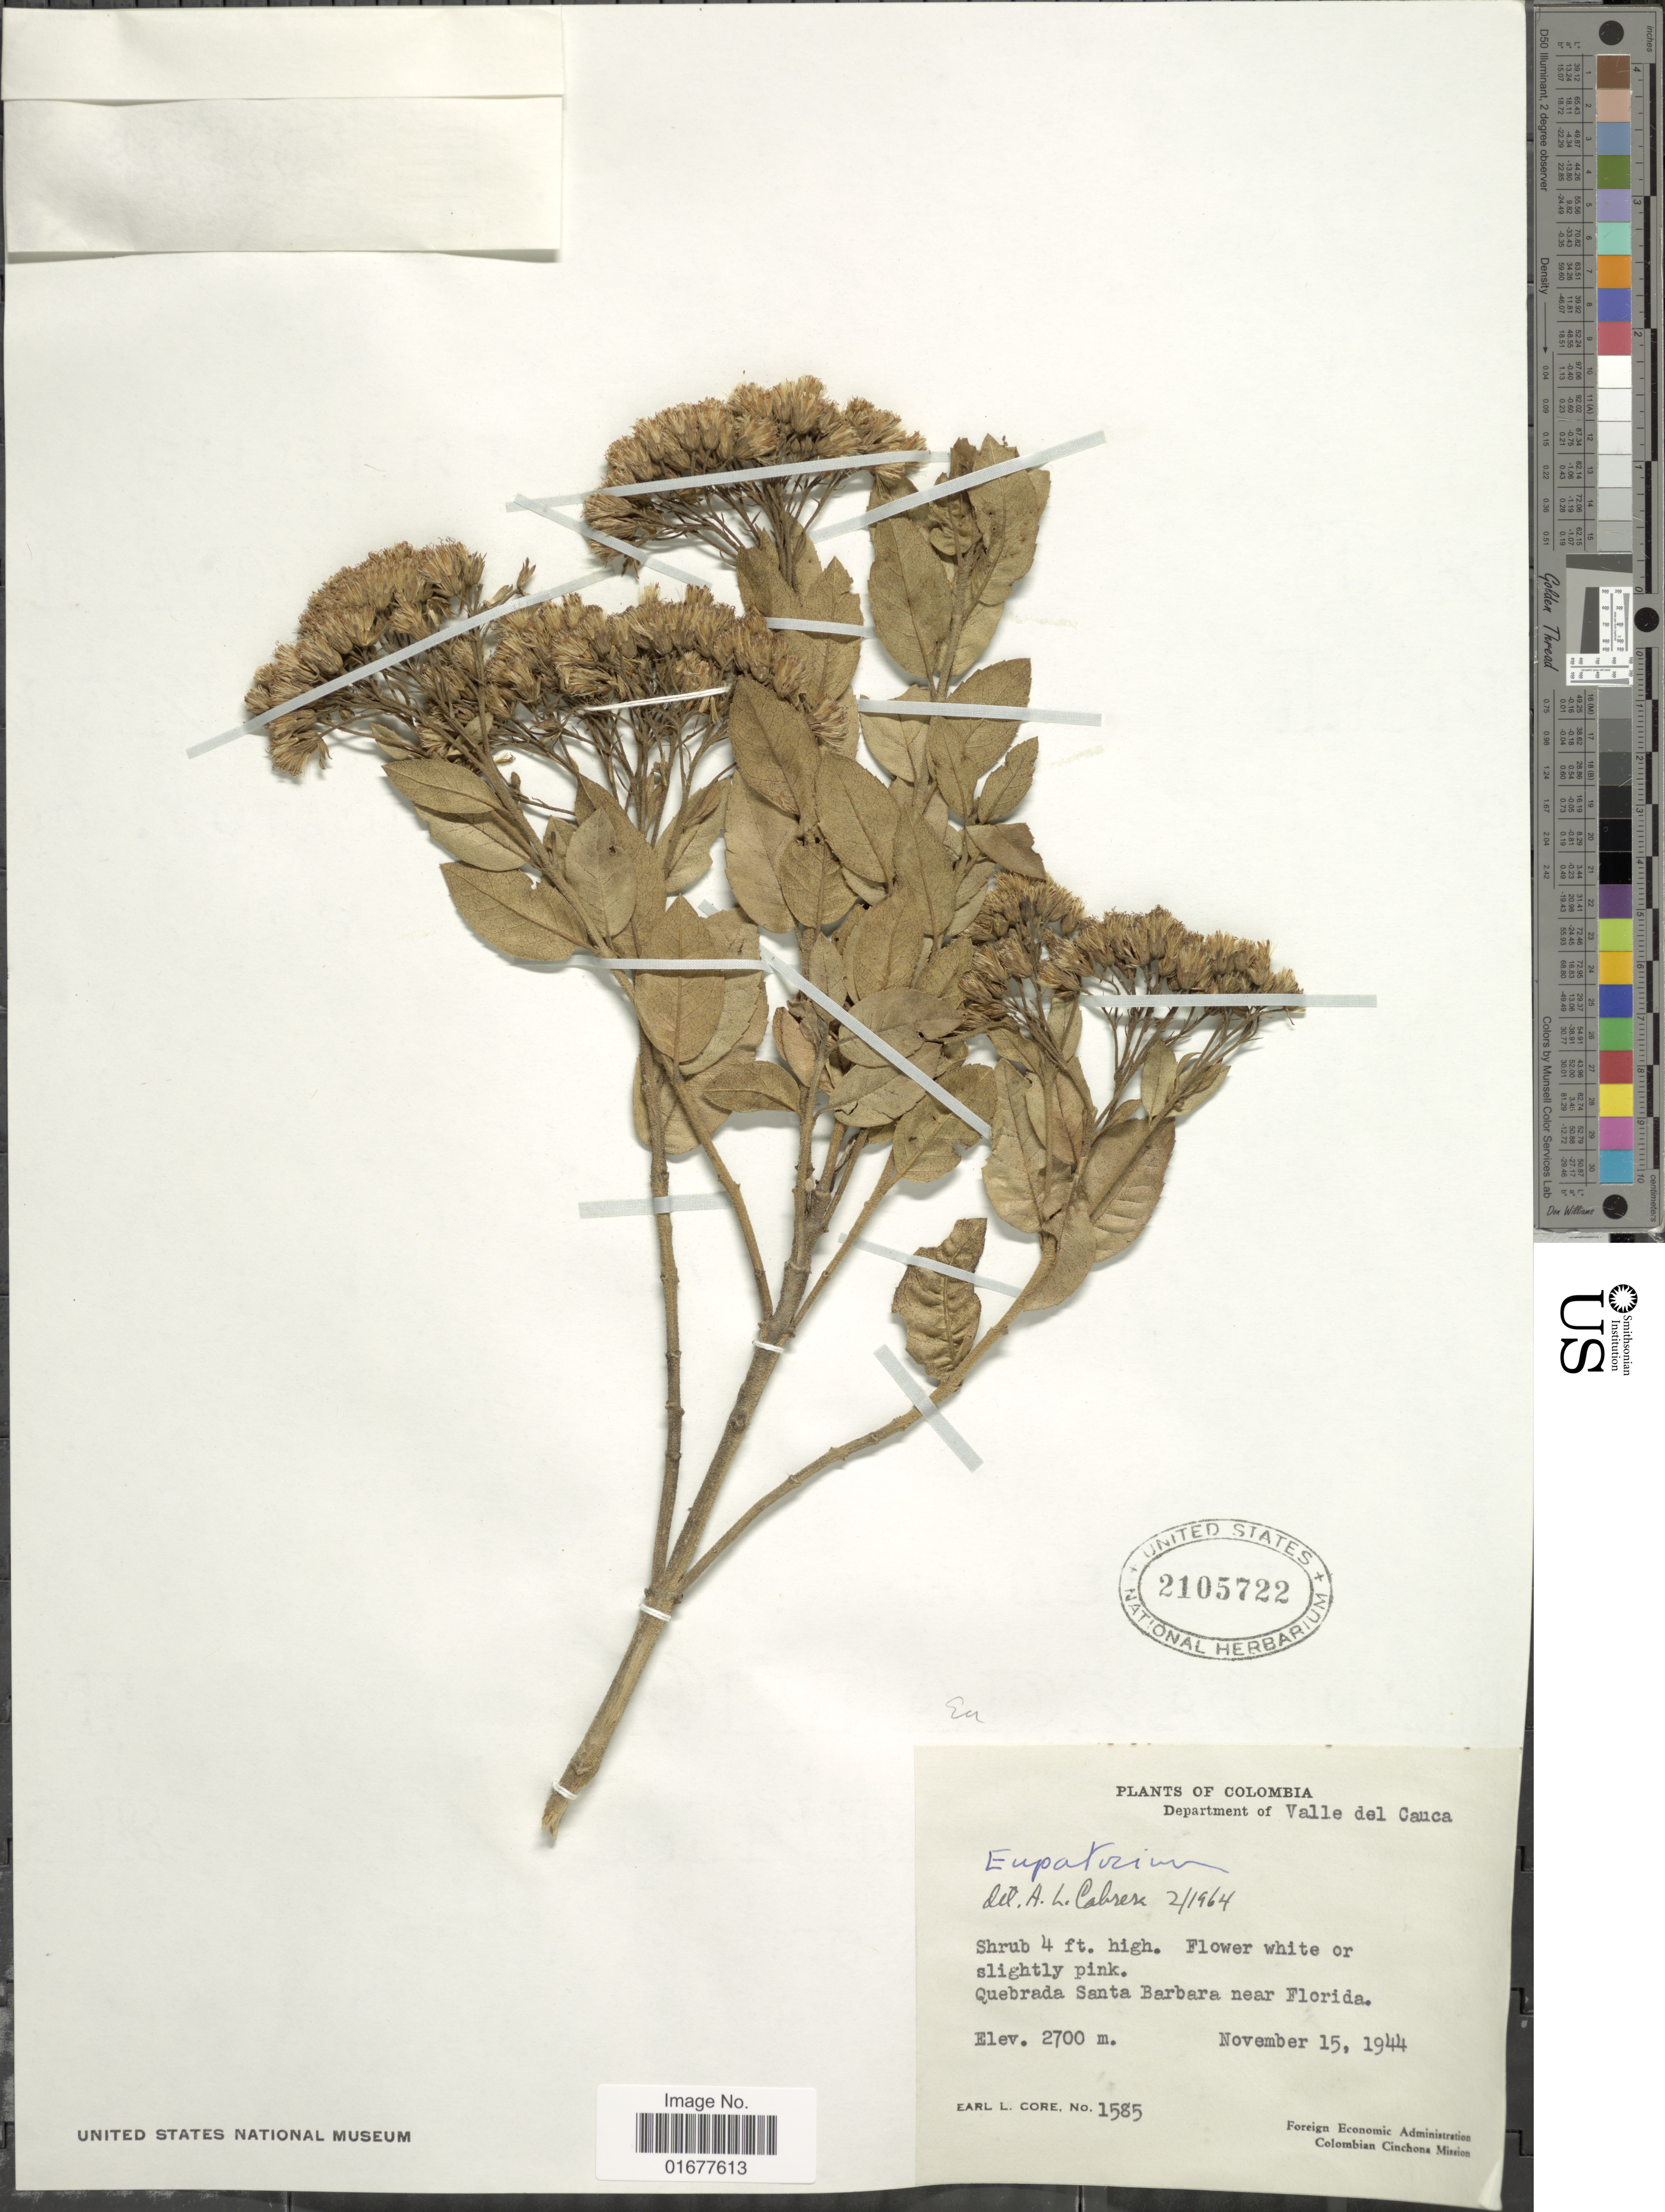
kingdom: Plantae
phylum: Tracheophyta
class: Magnoliopsida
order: Asterales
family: Asteraceae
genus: Ageratina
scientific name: Ageratina theaefolia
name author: (Benth.) R.M. King & H. Rob.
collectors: E. L. Core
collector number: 1585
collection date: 1944-11-15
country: Colombia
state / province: Valle del Cauca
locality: Quebrada Santa Barbara near Florida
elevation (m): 2700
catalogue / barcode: US 2105722